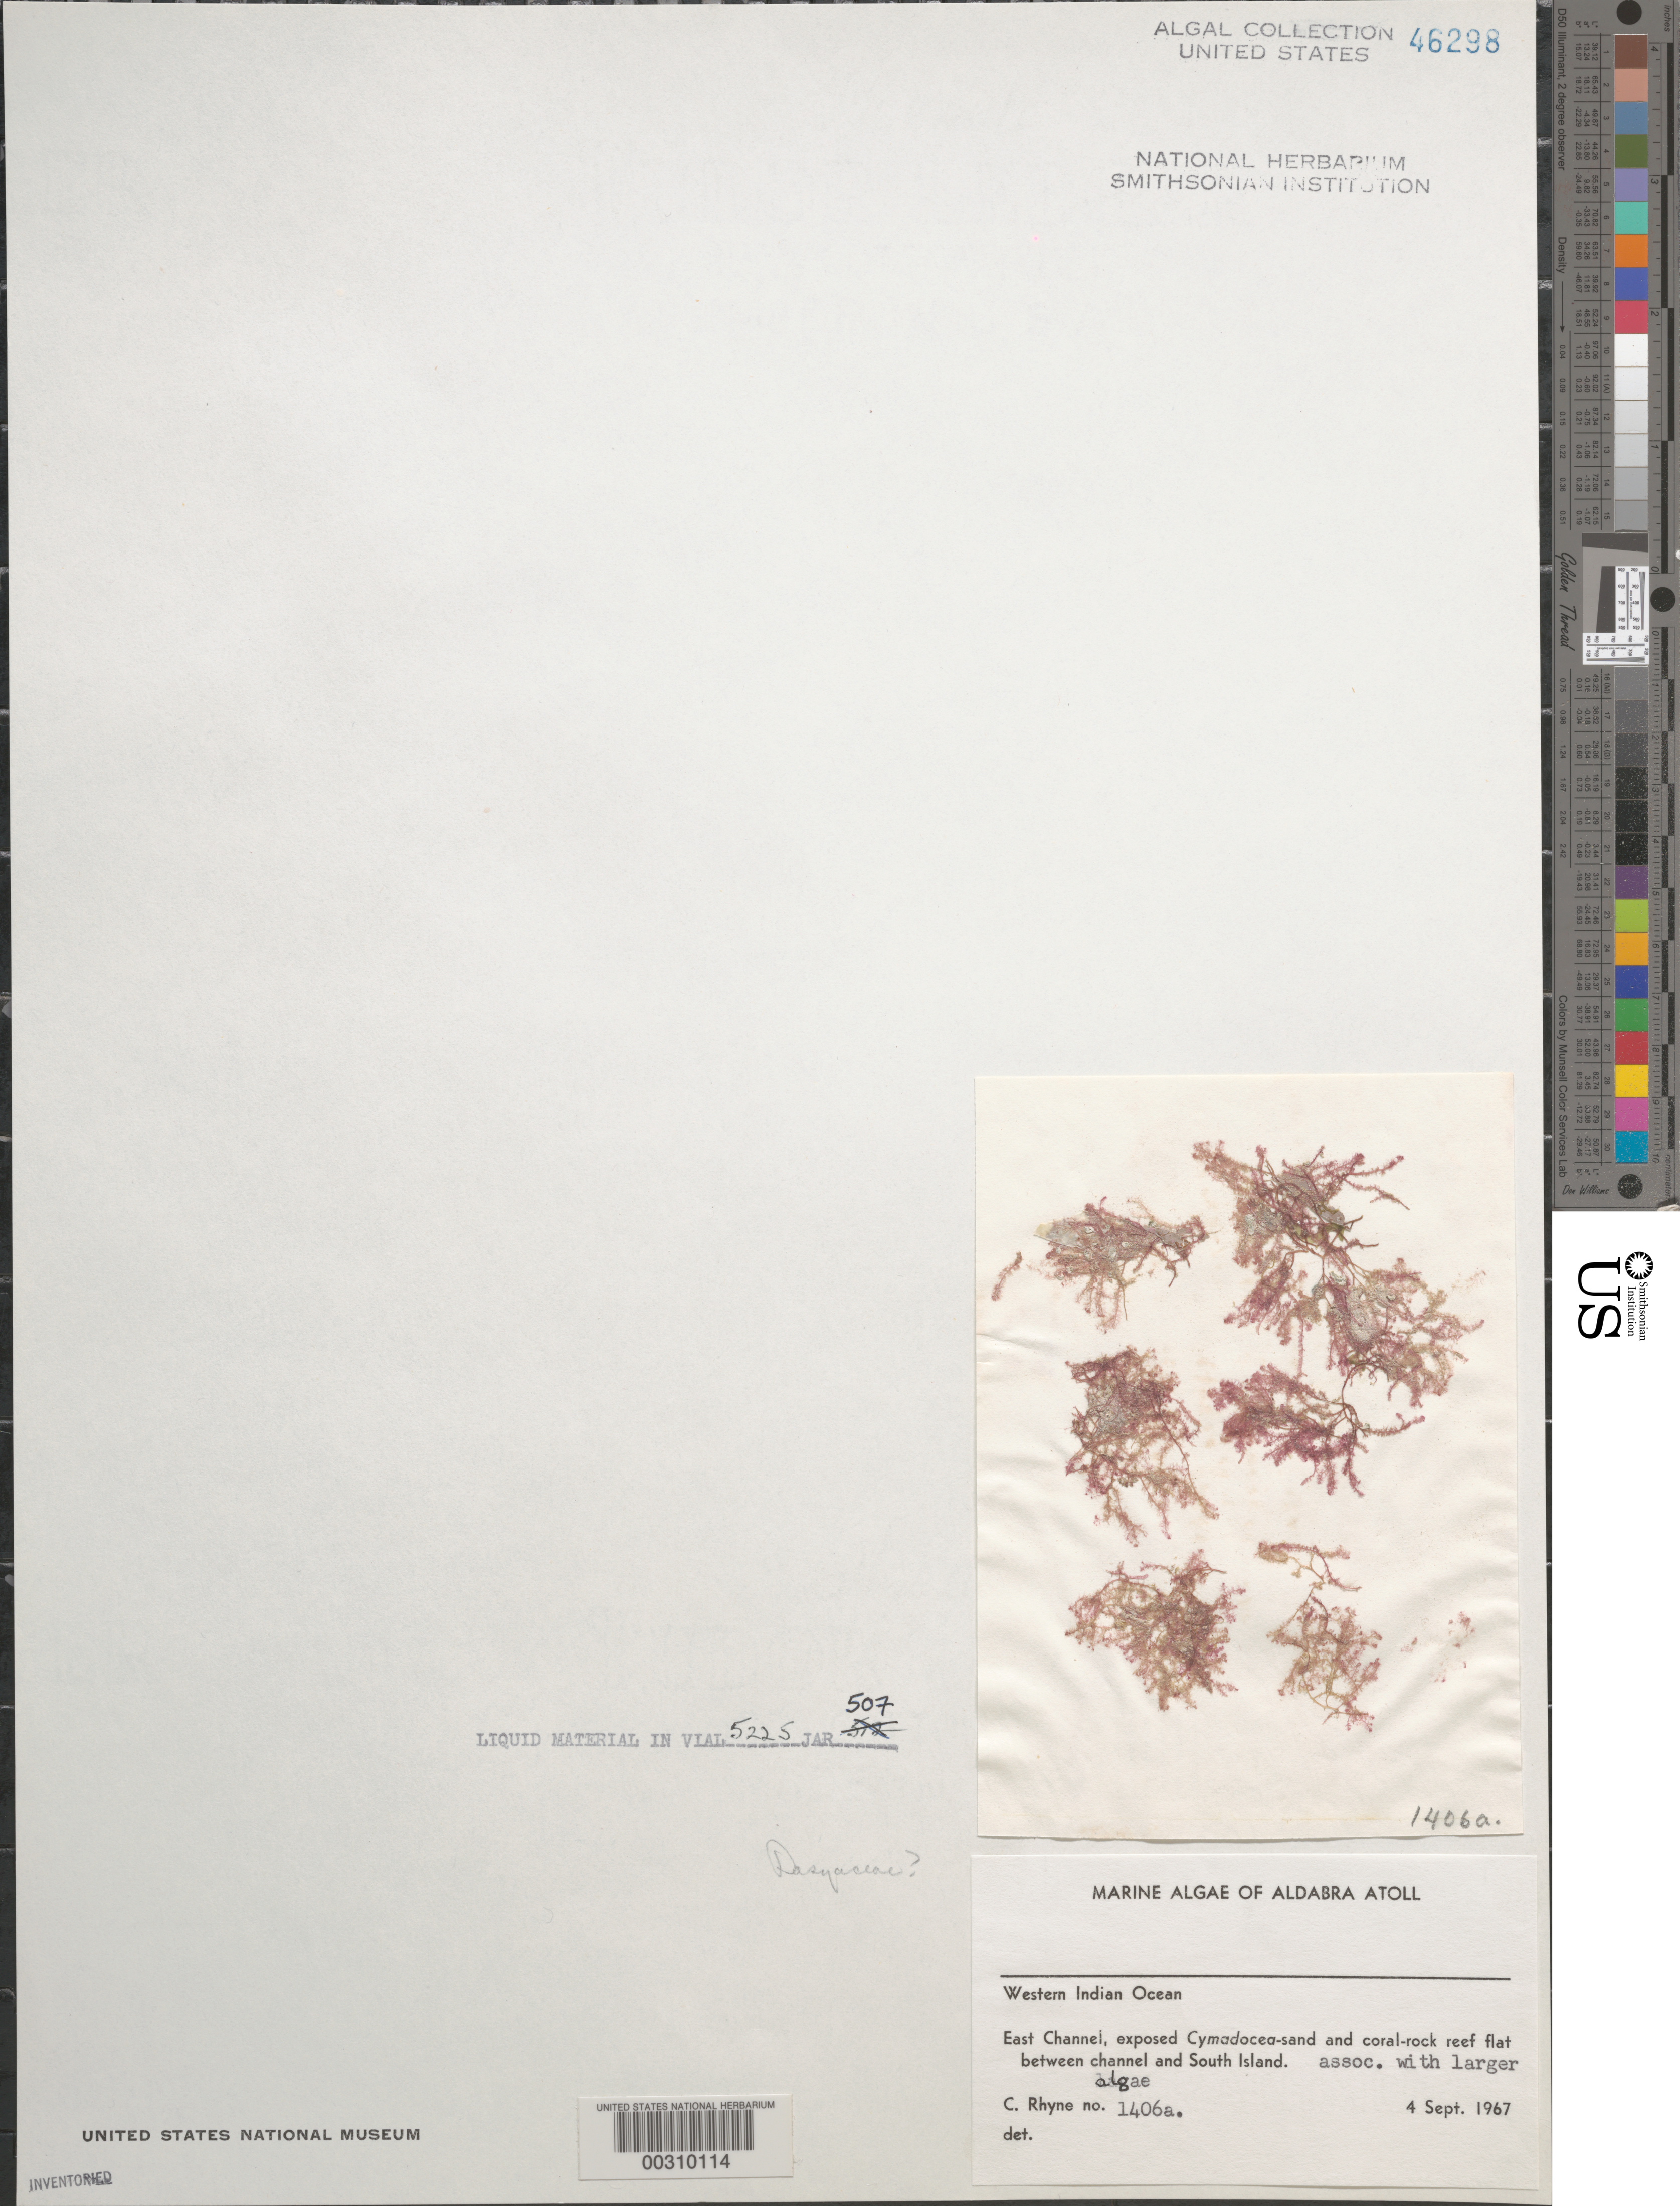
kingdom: Plantae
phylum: Rhodophyta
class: Florideophyceae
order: Ceramiales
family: Dasyaceae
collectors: C. Rhyne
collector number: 1406a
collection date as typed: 04 Sep 1967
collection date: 1967-09-04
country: Seychelles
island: Aldabra Atoll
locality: Between East Channel and South Island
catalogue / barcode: US 46298